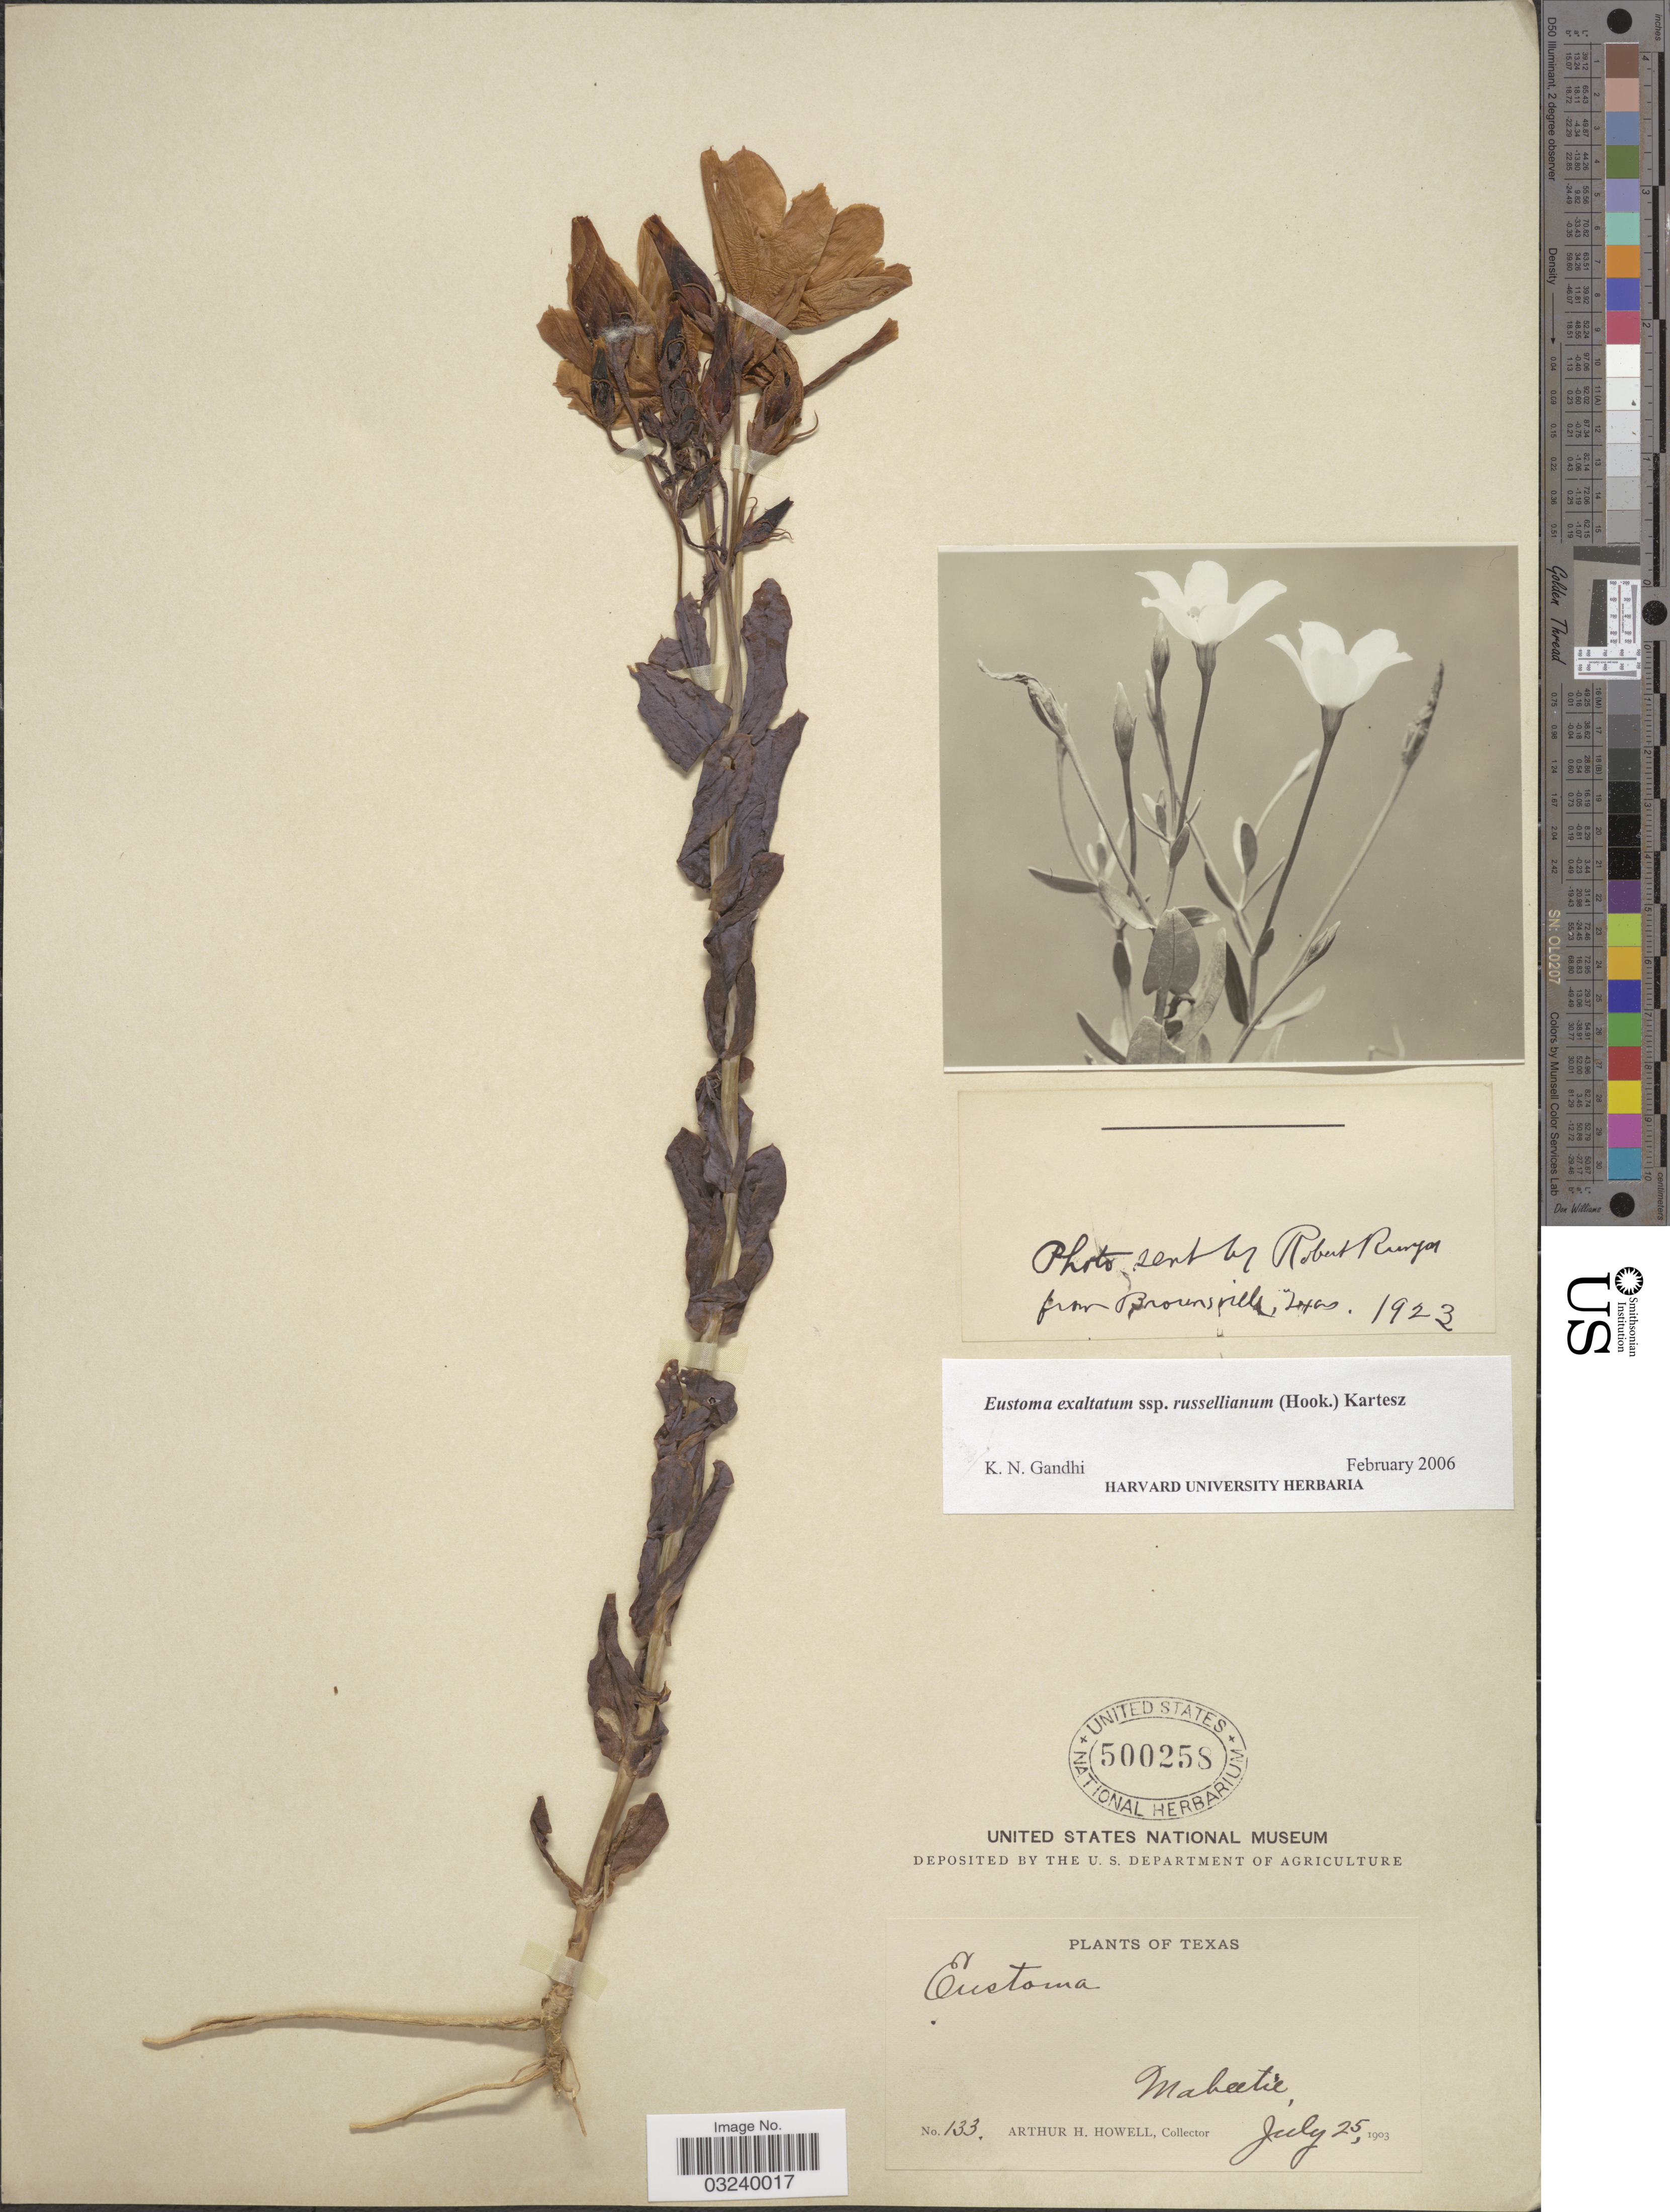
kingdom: Plantae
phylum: Tracheophyta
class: Magnoliopsida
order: Gentianales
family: Gentianaceae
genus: Eustoma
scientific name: Eustoma grandiflorum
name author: (Raf.) Shinners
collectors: A. Howell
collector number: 133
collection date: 1903-07-25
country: United States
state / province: Texas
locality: Mabeetie.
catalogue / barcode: US 500258